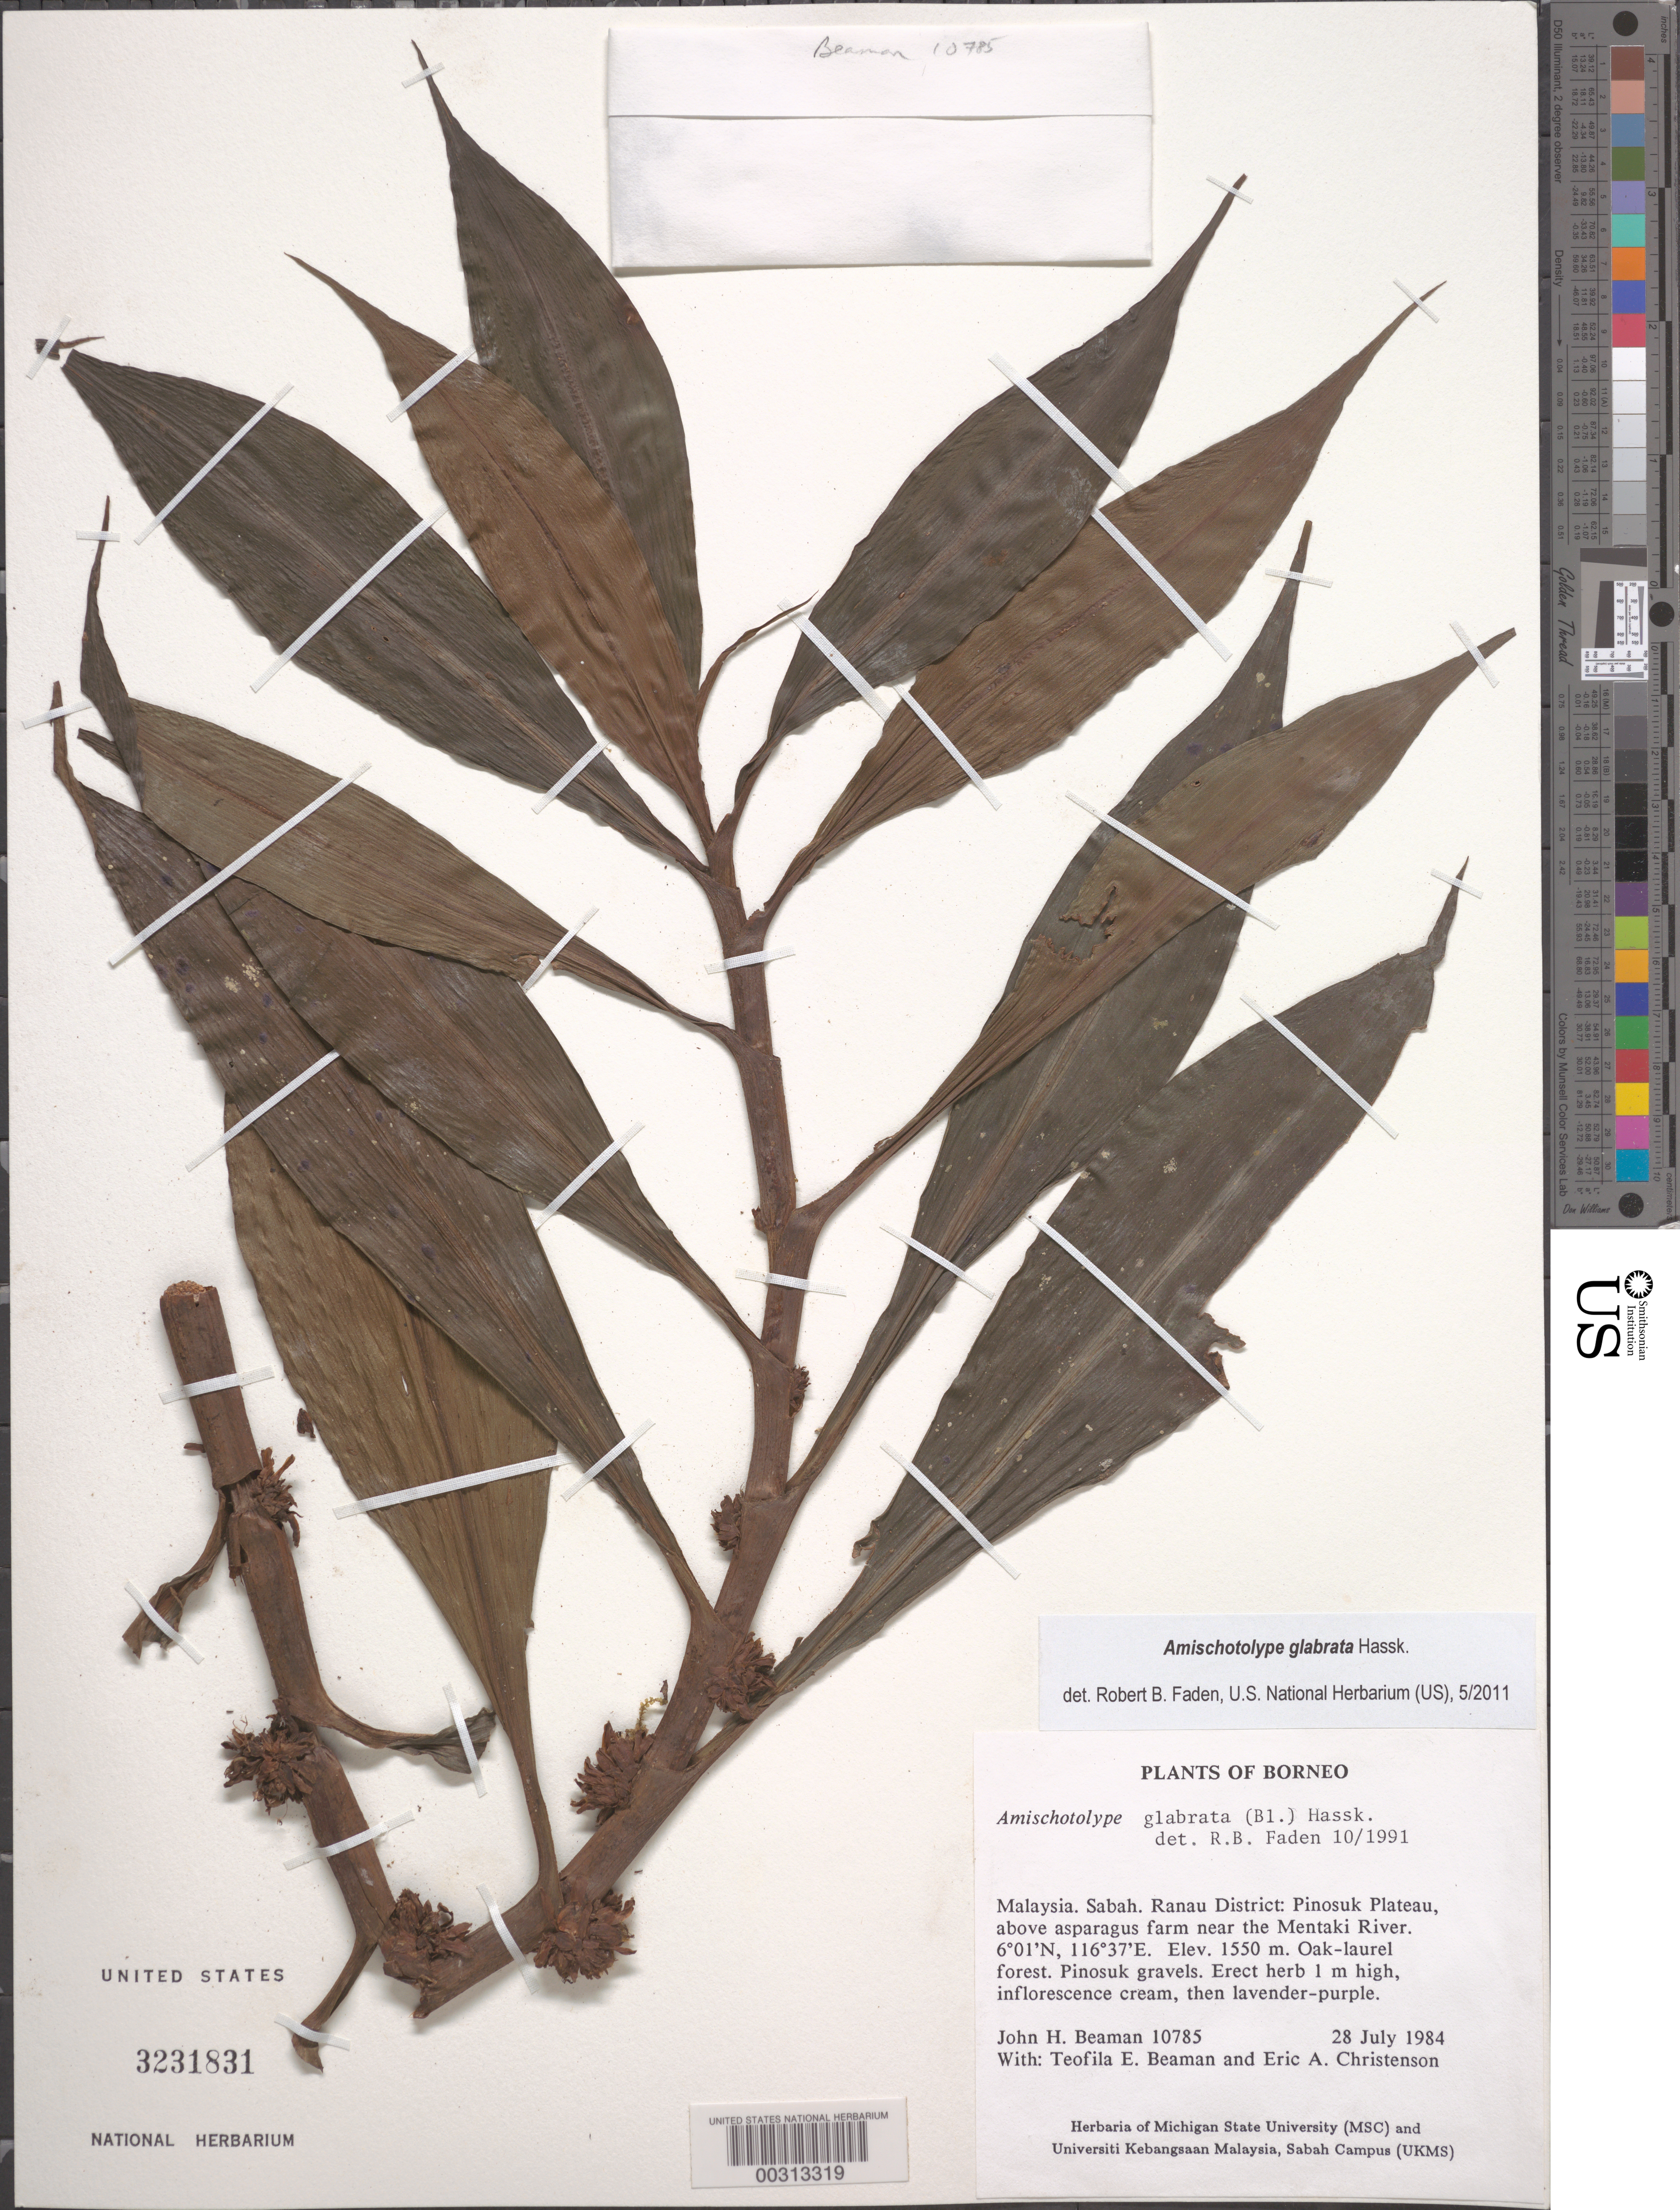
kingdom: Plantae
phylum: Tracheophyta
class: Liliopsida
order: Commelinales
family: Commelinaceae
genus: Amischotolype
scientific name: Amischotolype glabrata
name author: Hassk.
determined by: Faden, Robert B., (US), Smithsonian Institution - National Museum of Natural History (UNITED STATES)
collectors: J. H. Beaman, T. E. Beaman & E. A. Christenson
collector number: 10785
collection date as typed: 28 Jul 1984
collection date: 1984-07-28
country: Malaysia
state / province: Sabah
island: Borneo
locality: Ranau district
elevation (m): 1500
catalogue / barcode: US 3231831